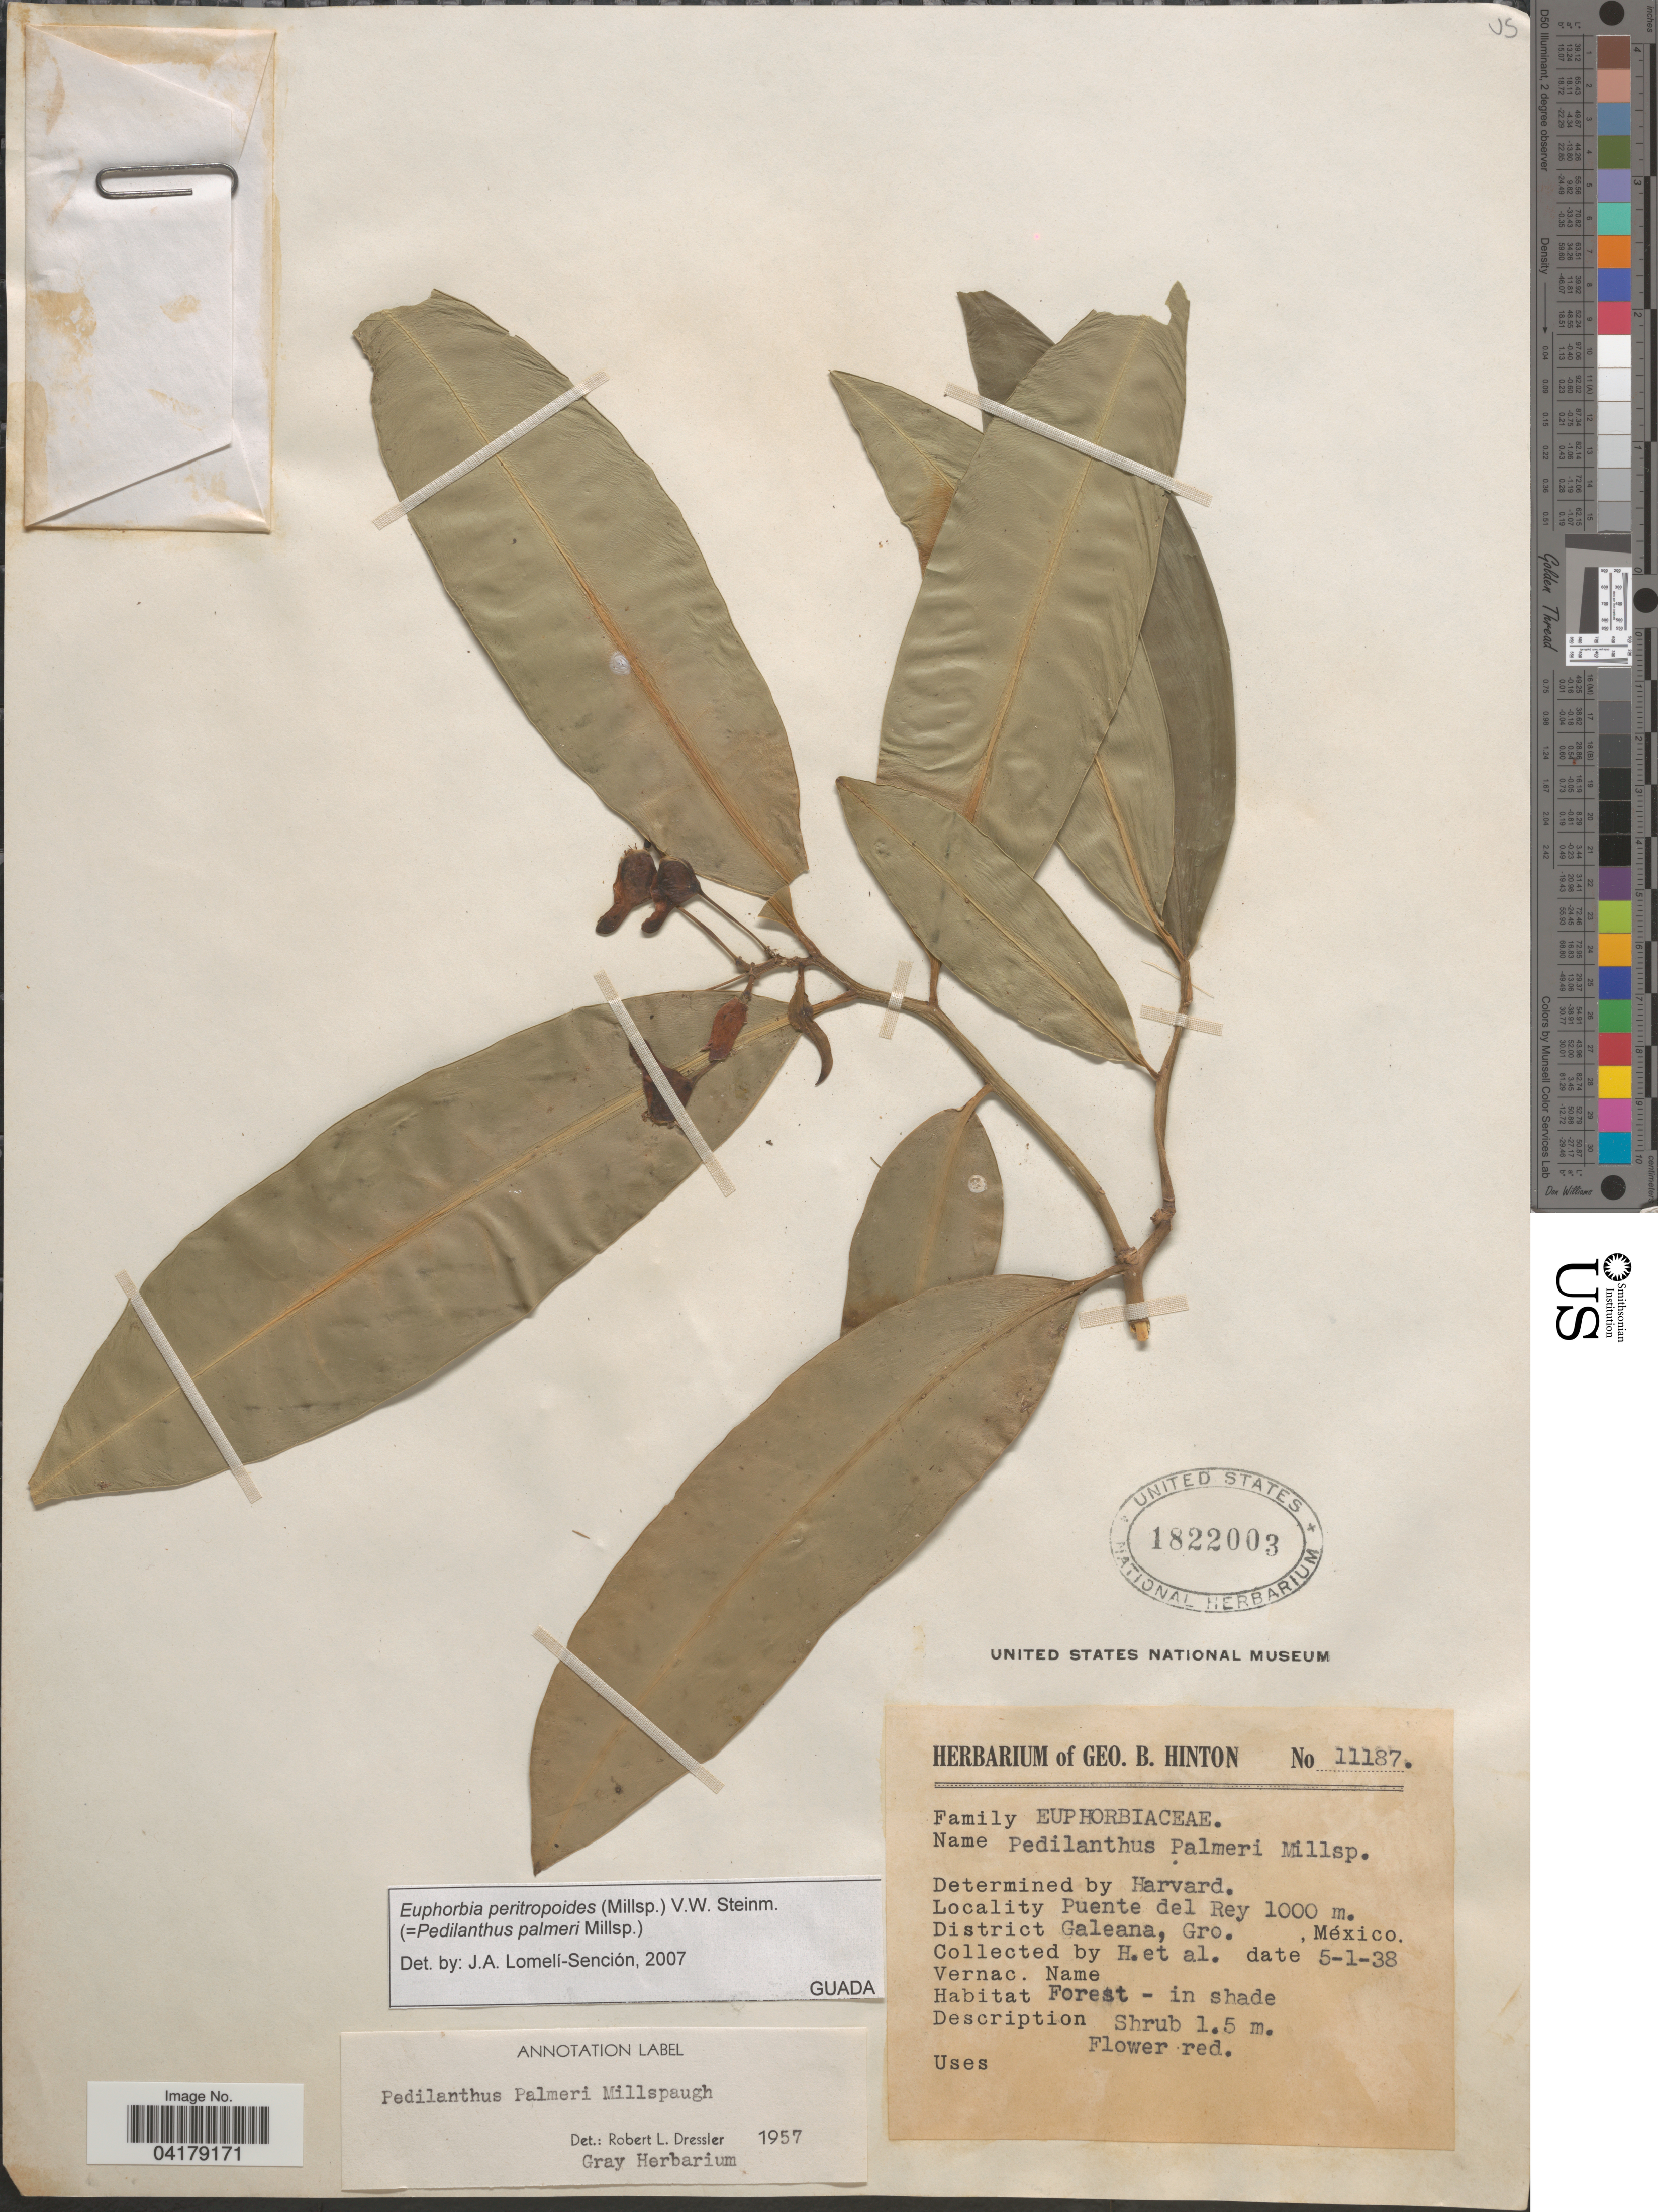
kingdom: Plantae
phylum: Tracheophyta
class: Magnoliopsida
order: Malpighiales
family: Euphorbiaceae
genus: Euphorbia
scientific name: Euphorbia peritropoides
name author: (Millsp.) V.W. Steinm.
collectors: G. B. Hinton & et al.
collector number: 11187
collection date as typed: Transcribed d/m/y: 1/5/38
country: Mexico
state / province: Guerrero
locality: Puente del Rey. District Galeana.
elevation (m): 1000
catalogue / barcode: US 1822003